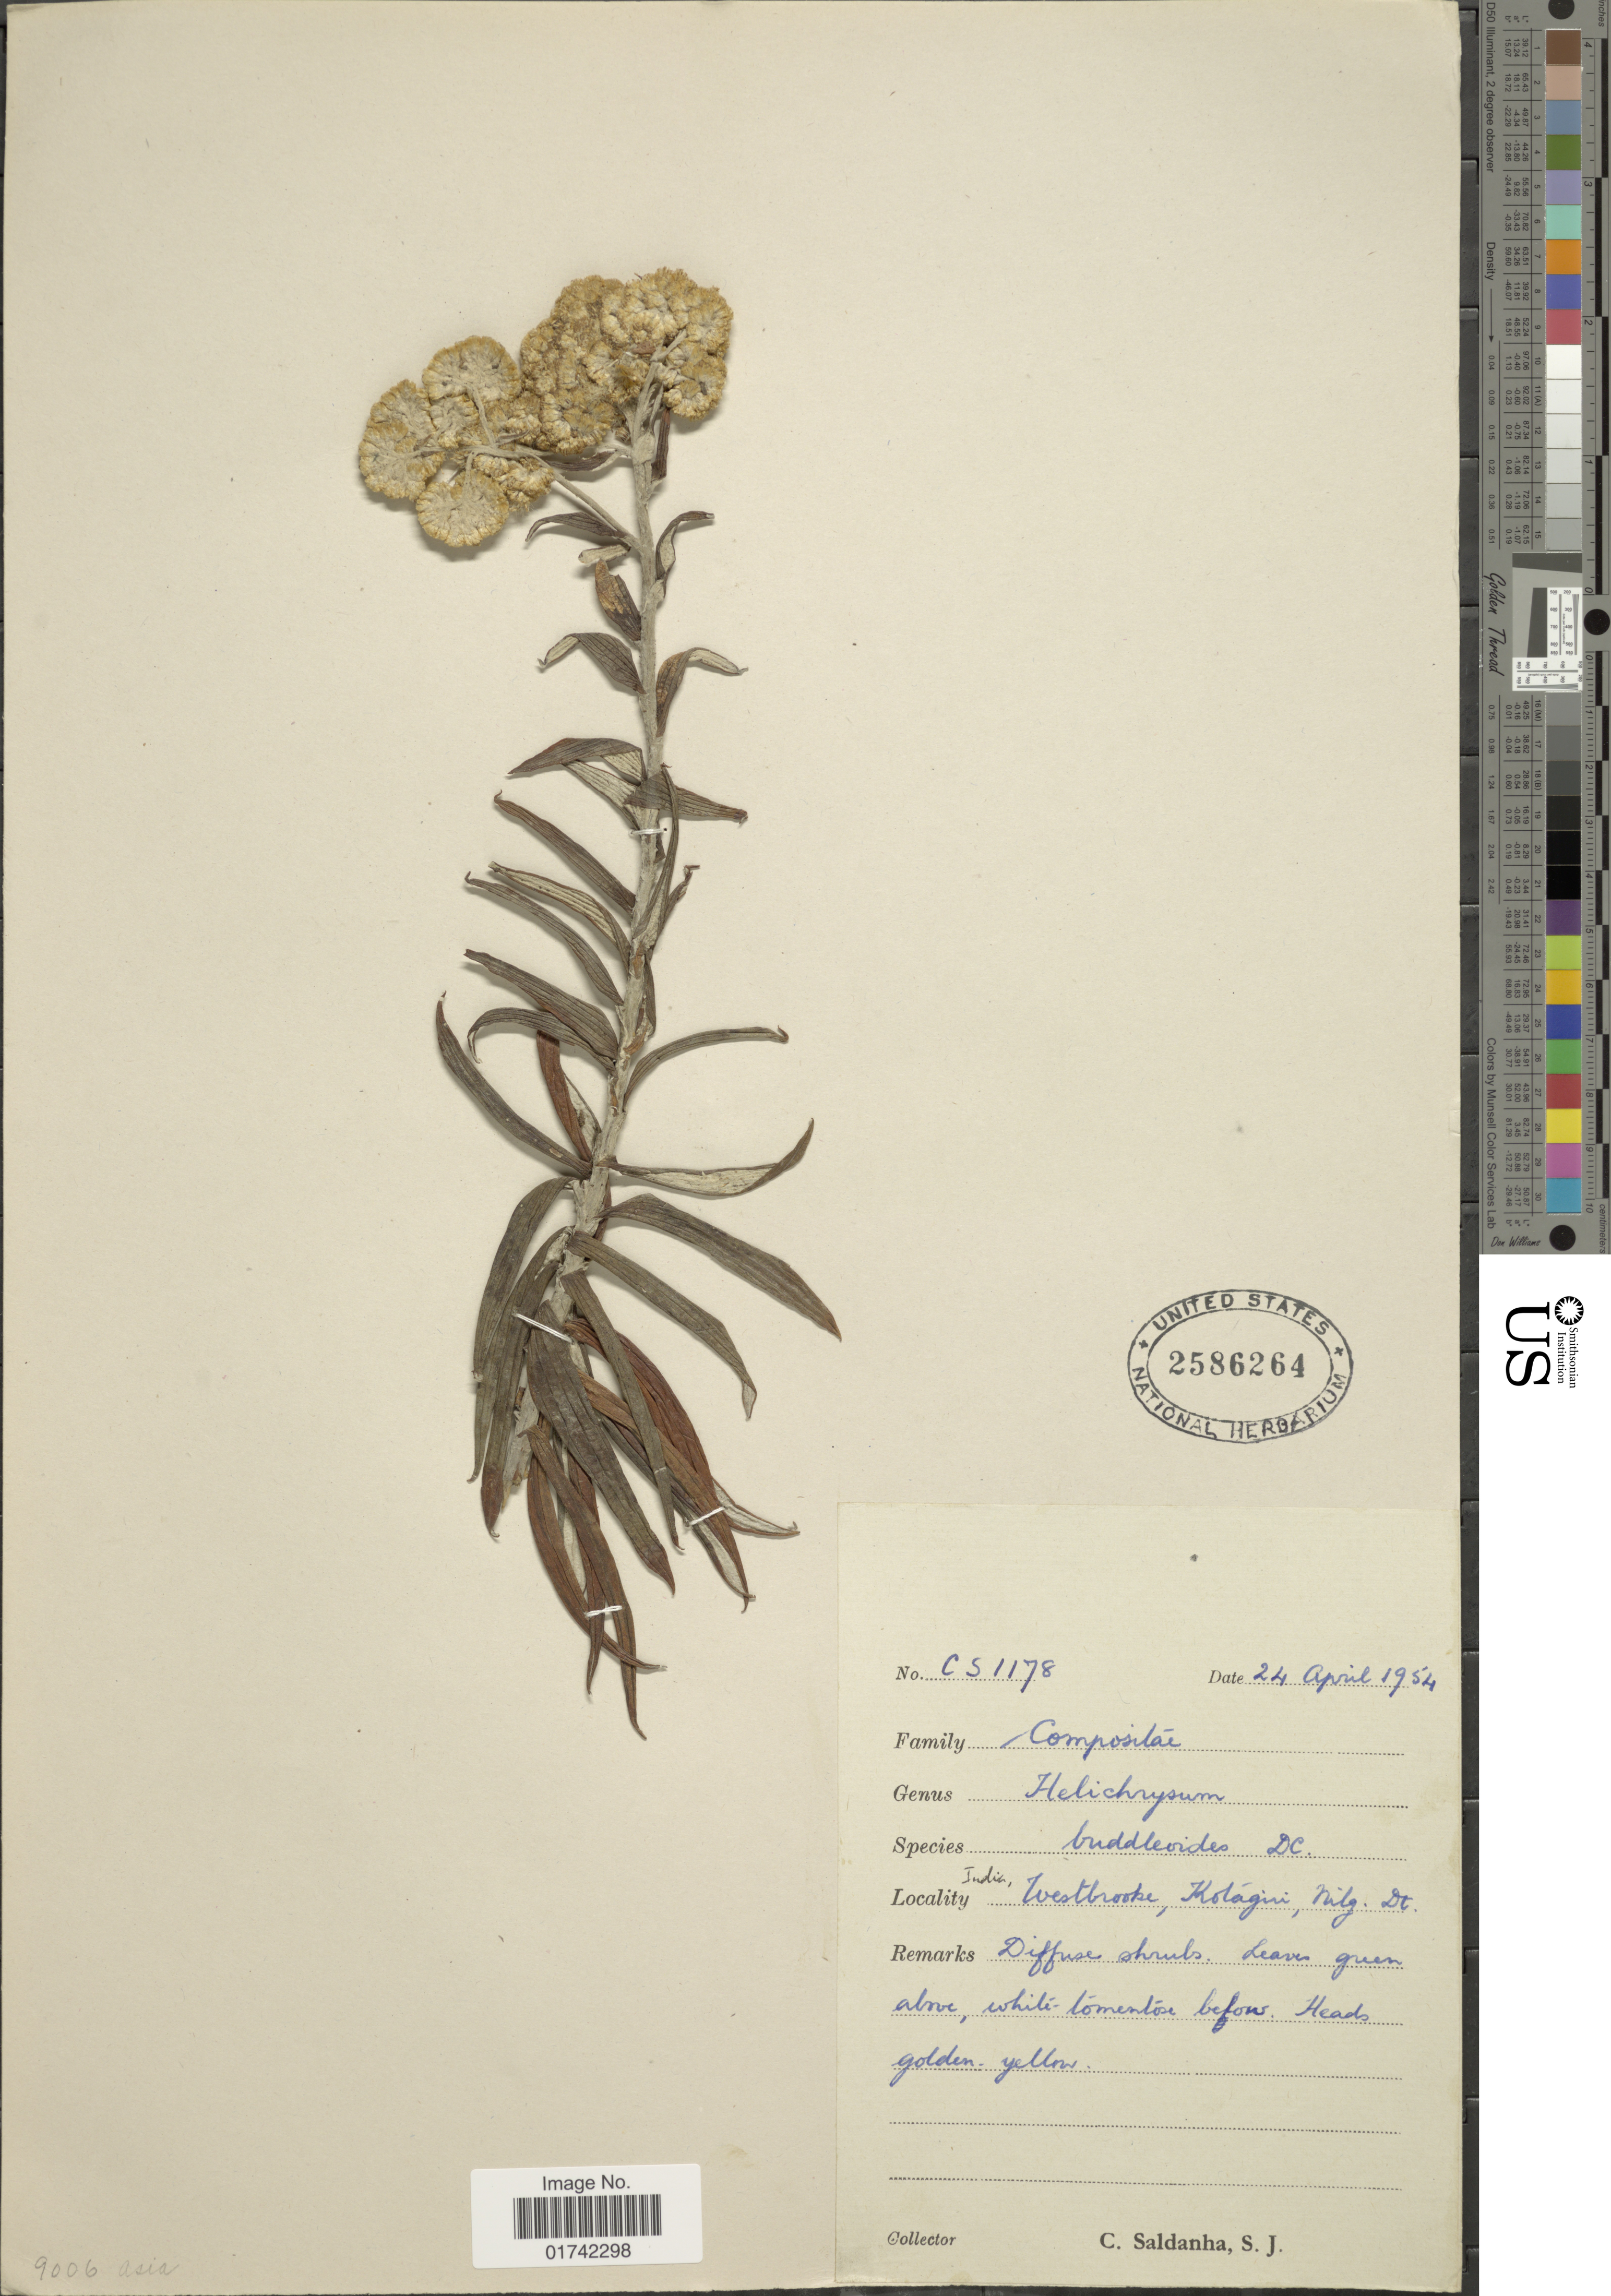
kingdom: Plantae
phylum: Tracheophyta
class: Magnoliopsida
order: Asterales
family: Asteraceae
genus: Helichrysum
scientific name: Helichrysum buddleioides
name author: DC.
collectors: C. Saldanha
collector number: CS1178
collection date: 1954-04-24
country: India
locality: Westbrooke, Kotagiri, Nilg. Dt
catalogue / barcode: US 2586264